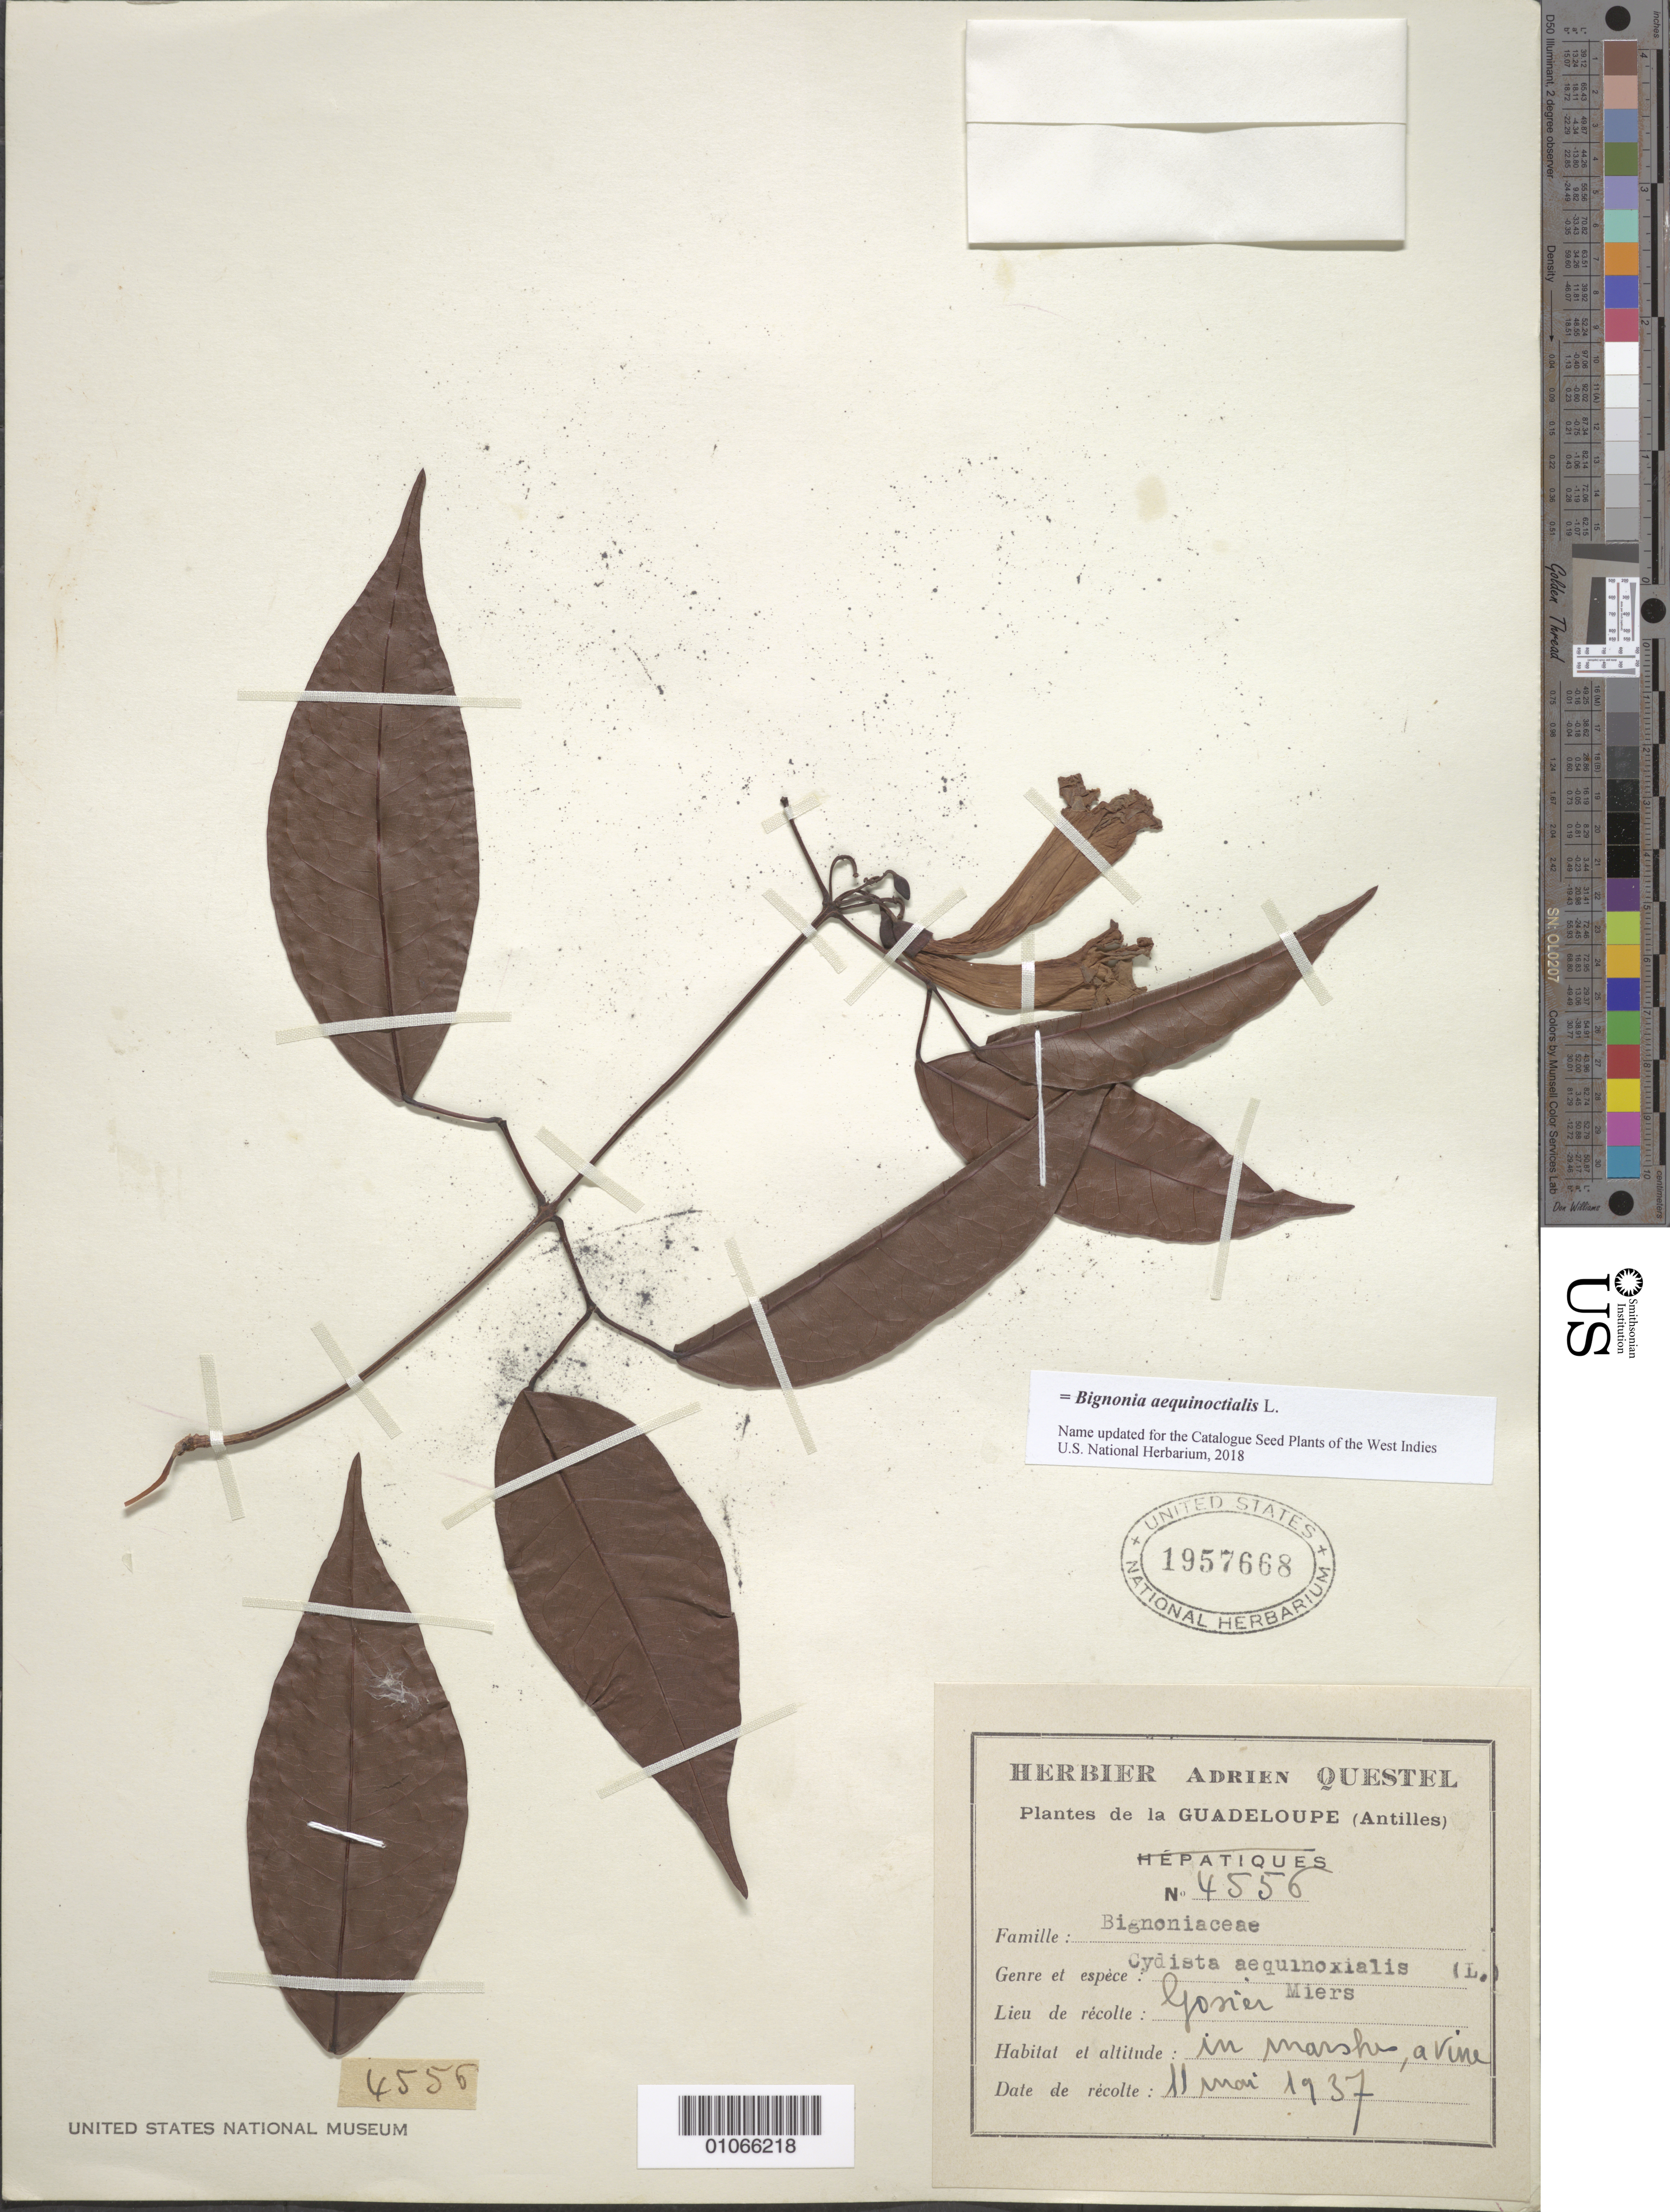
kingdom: Plantae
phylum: Tracheophyta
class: Magnoliopsida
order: Lamiales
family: Bignoniaceae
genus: Bignonia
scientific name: Bignonia aequinoctialis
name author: L.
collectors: A. Questel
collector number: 4556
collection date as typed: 11 Mar 1937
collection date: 1937-03-11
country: Guadeloupe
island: Grande Terre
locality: In marsh, Gonier.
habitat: In marshes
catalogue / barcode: US 1957668